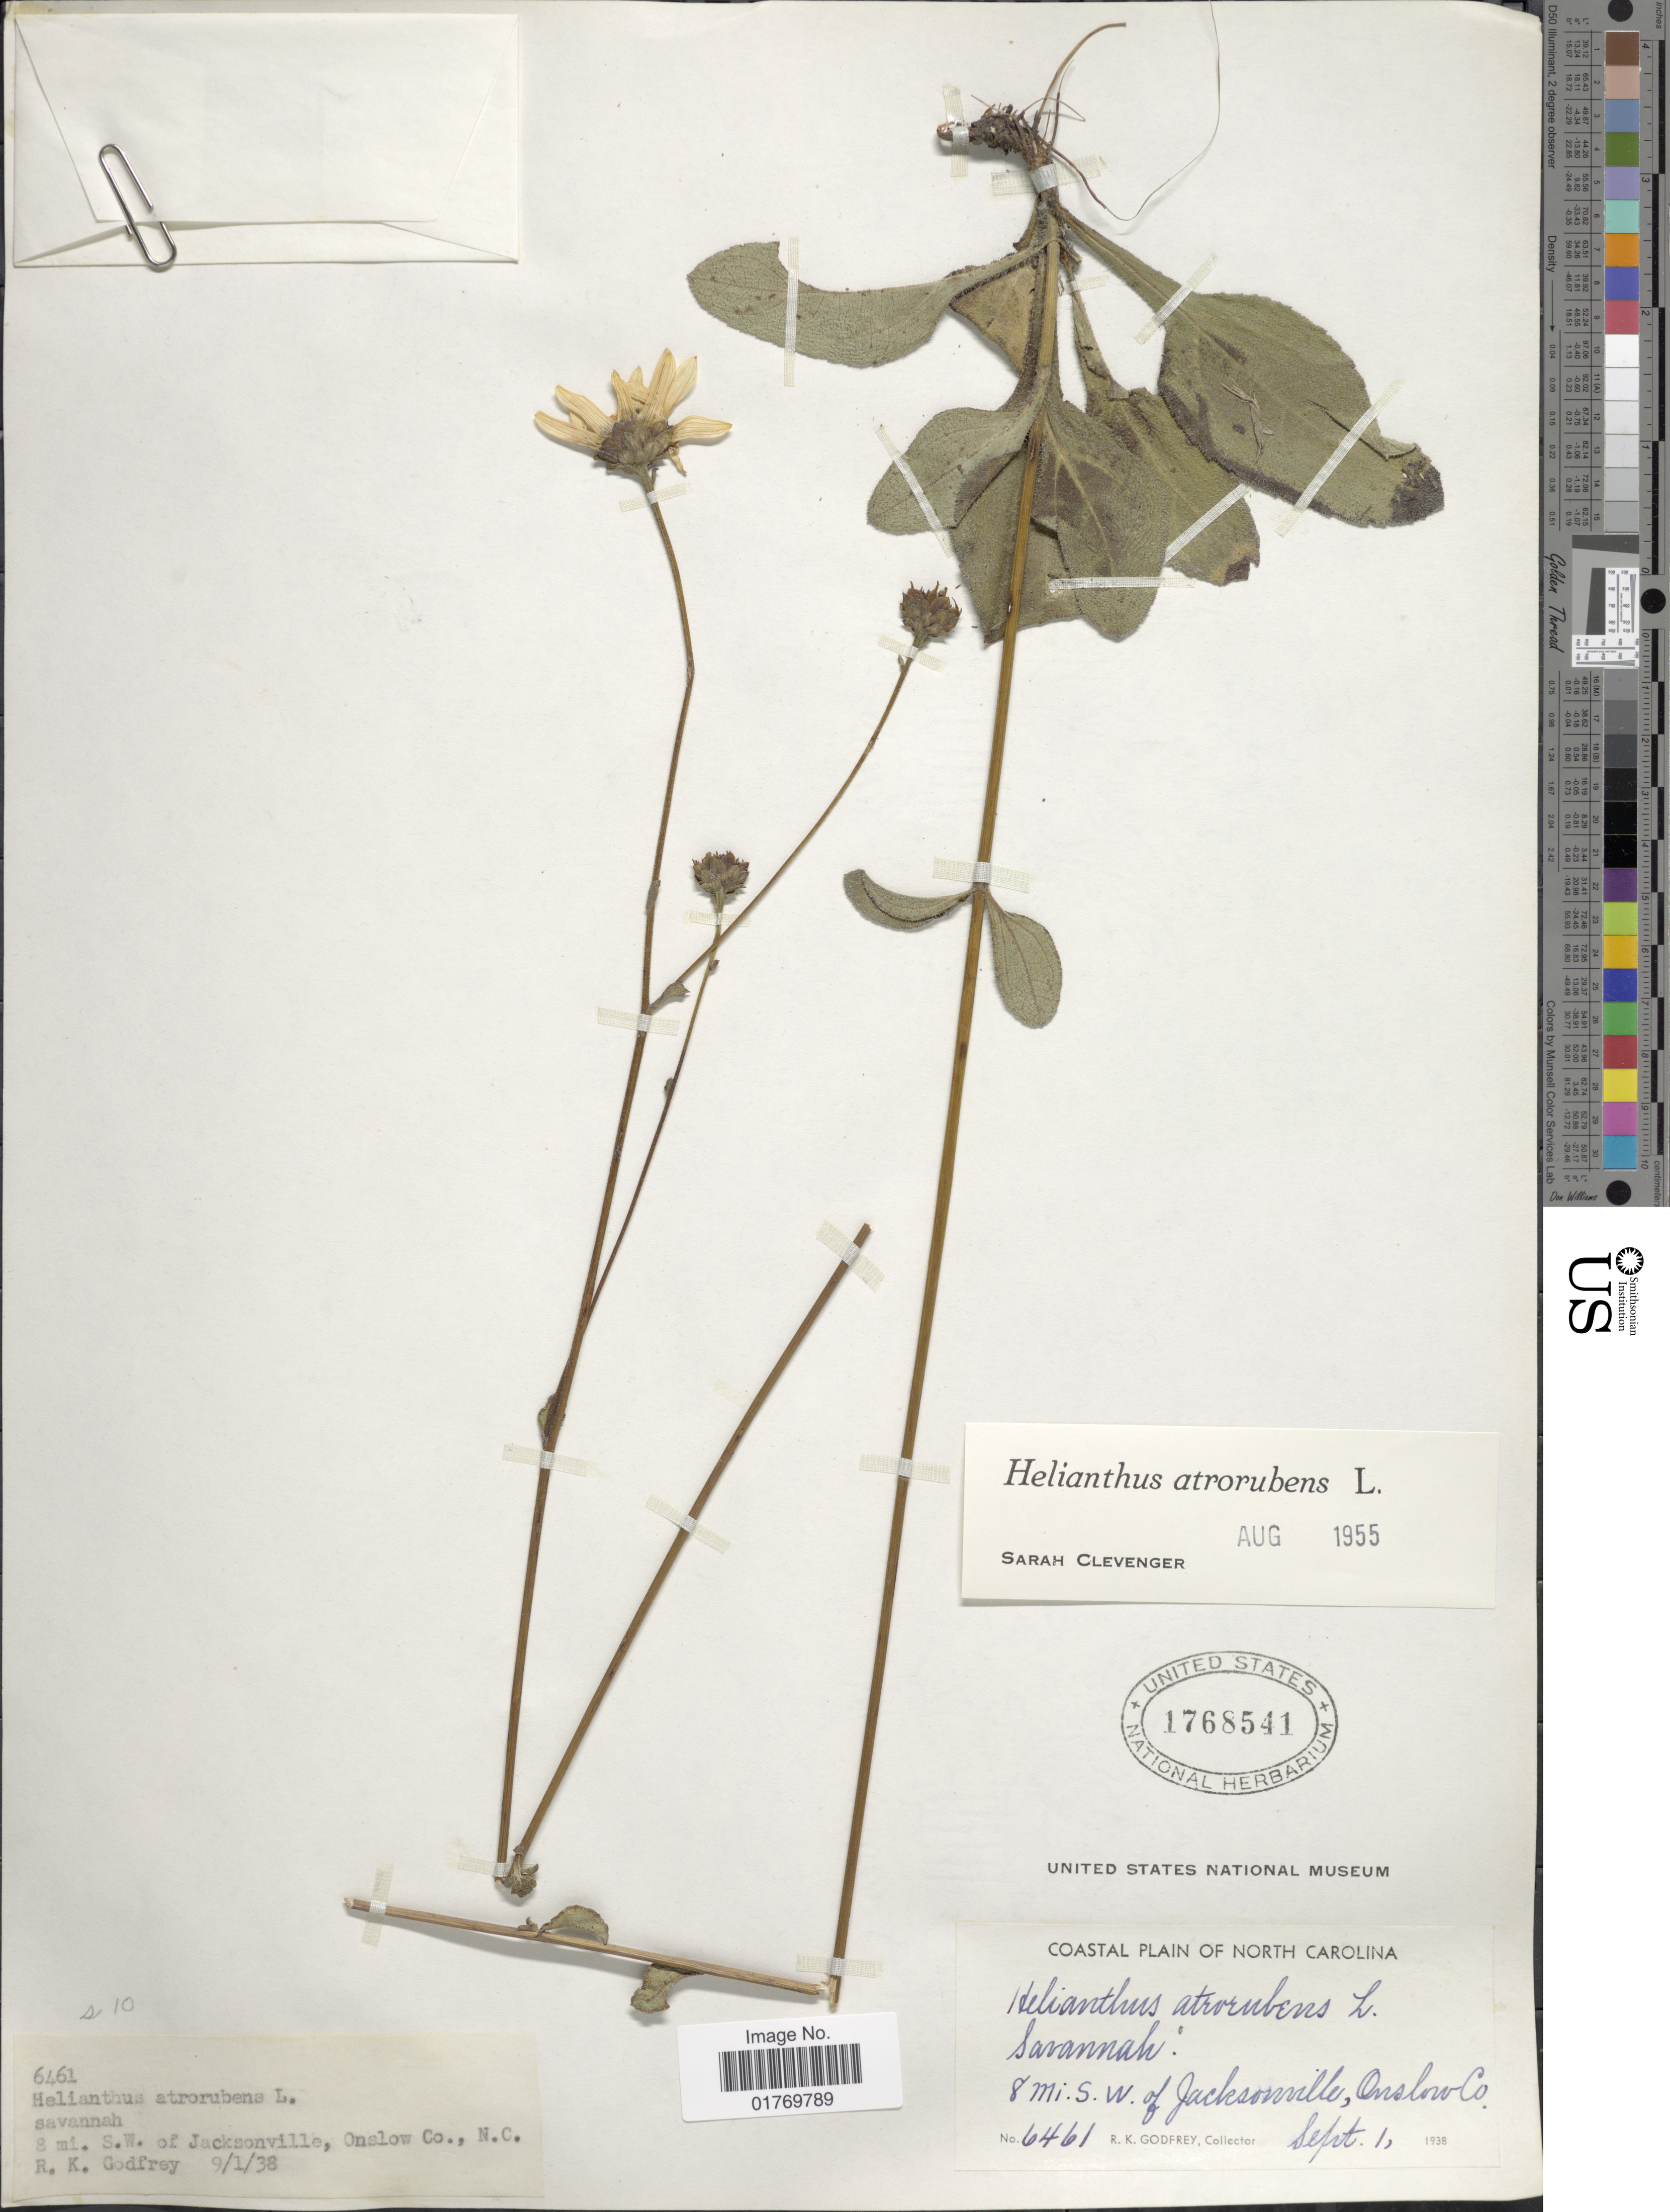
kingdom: Plantae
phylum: Tracheophyta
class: Magnoliopsida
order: Asterales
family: Asteraceae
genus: Helianthus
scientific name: Helianthus atrorubens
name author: L.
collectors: R. K. Godfrey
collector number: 6461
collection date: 1938-09-01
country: United States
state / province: North Carolina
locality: Coastal Plain of North Carolina, 8 mi. S. W. of Jacksville, Onslow Co.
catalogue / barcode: US 1768541